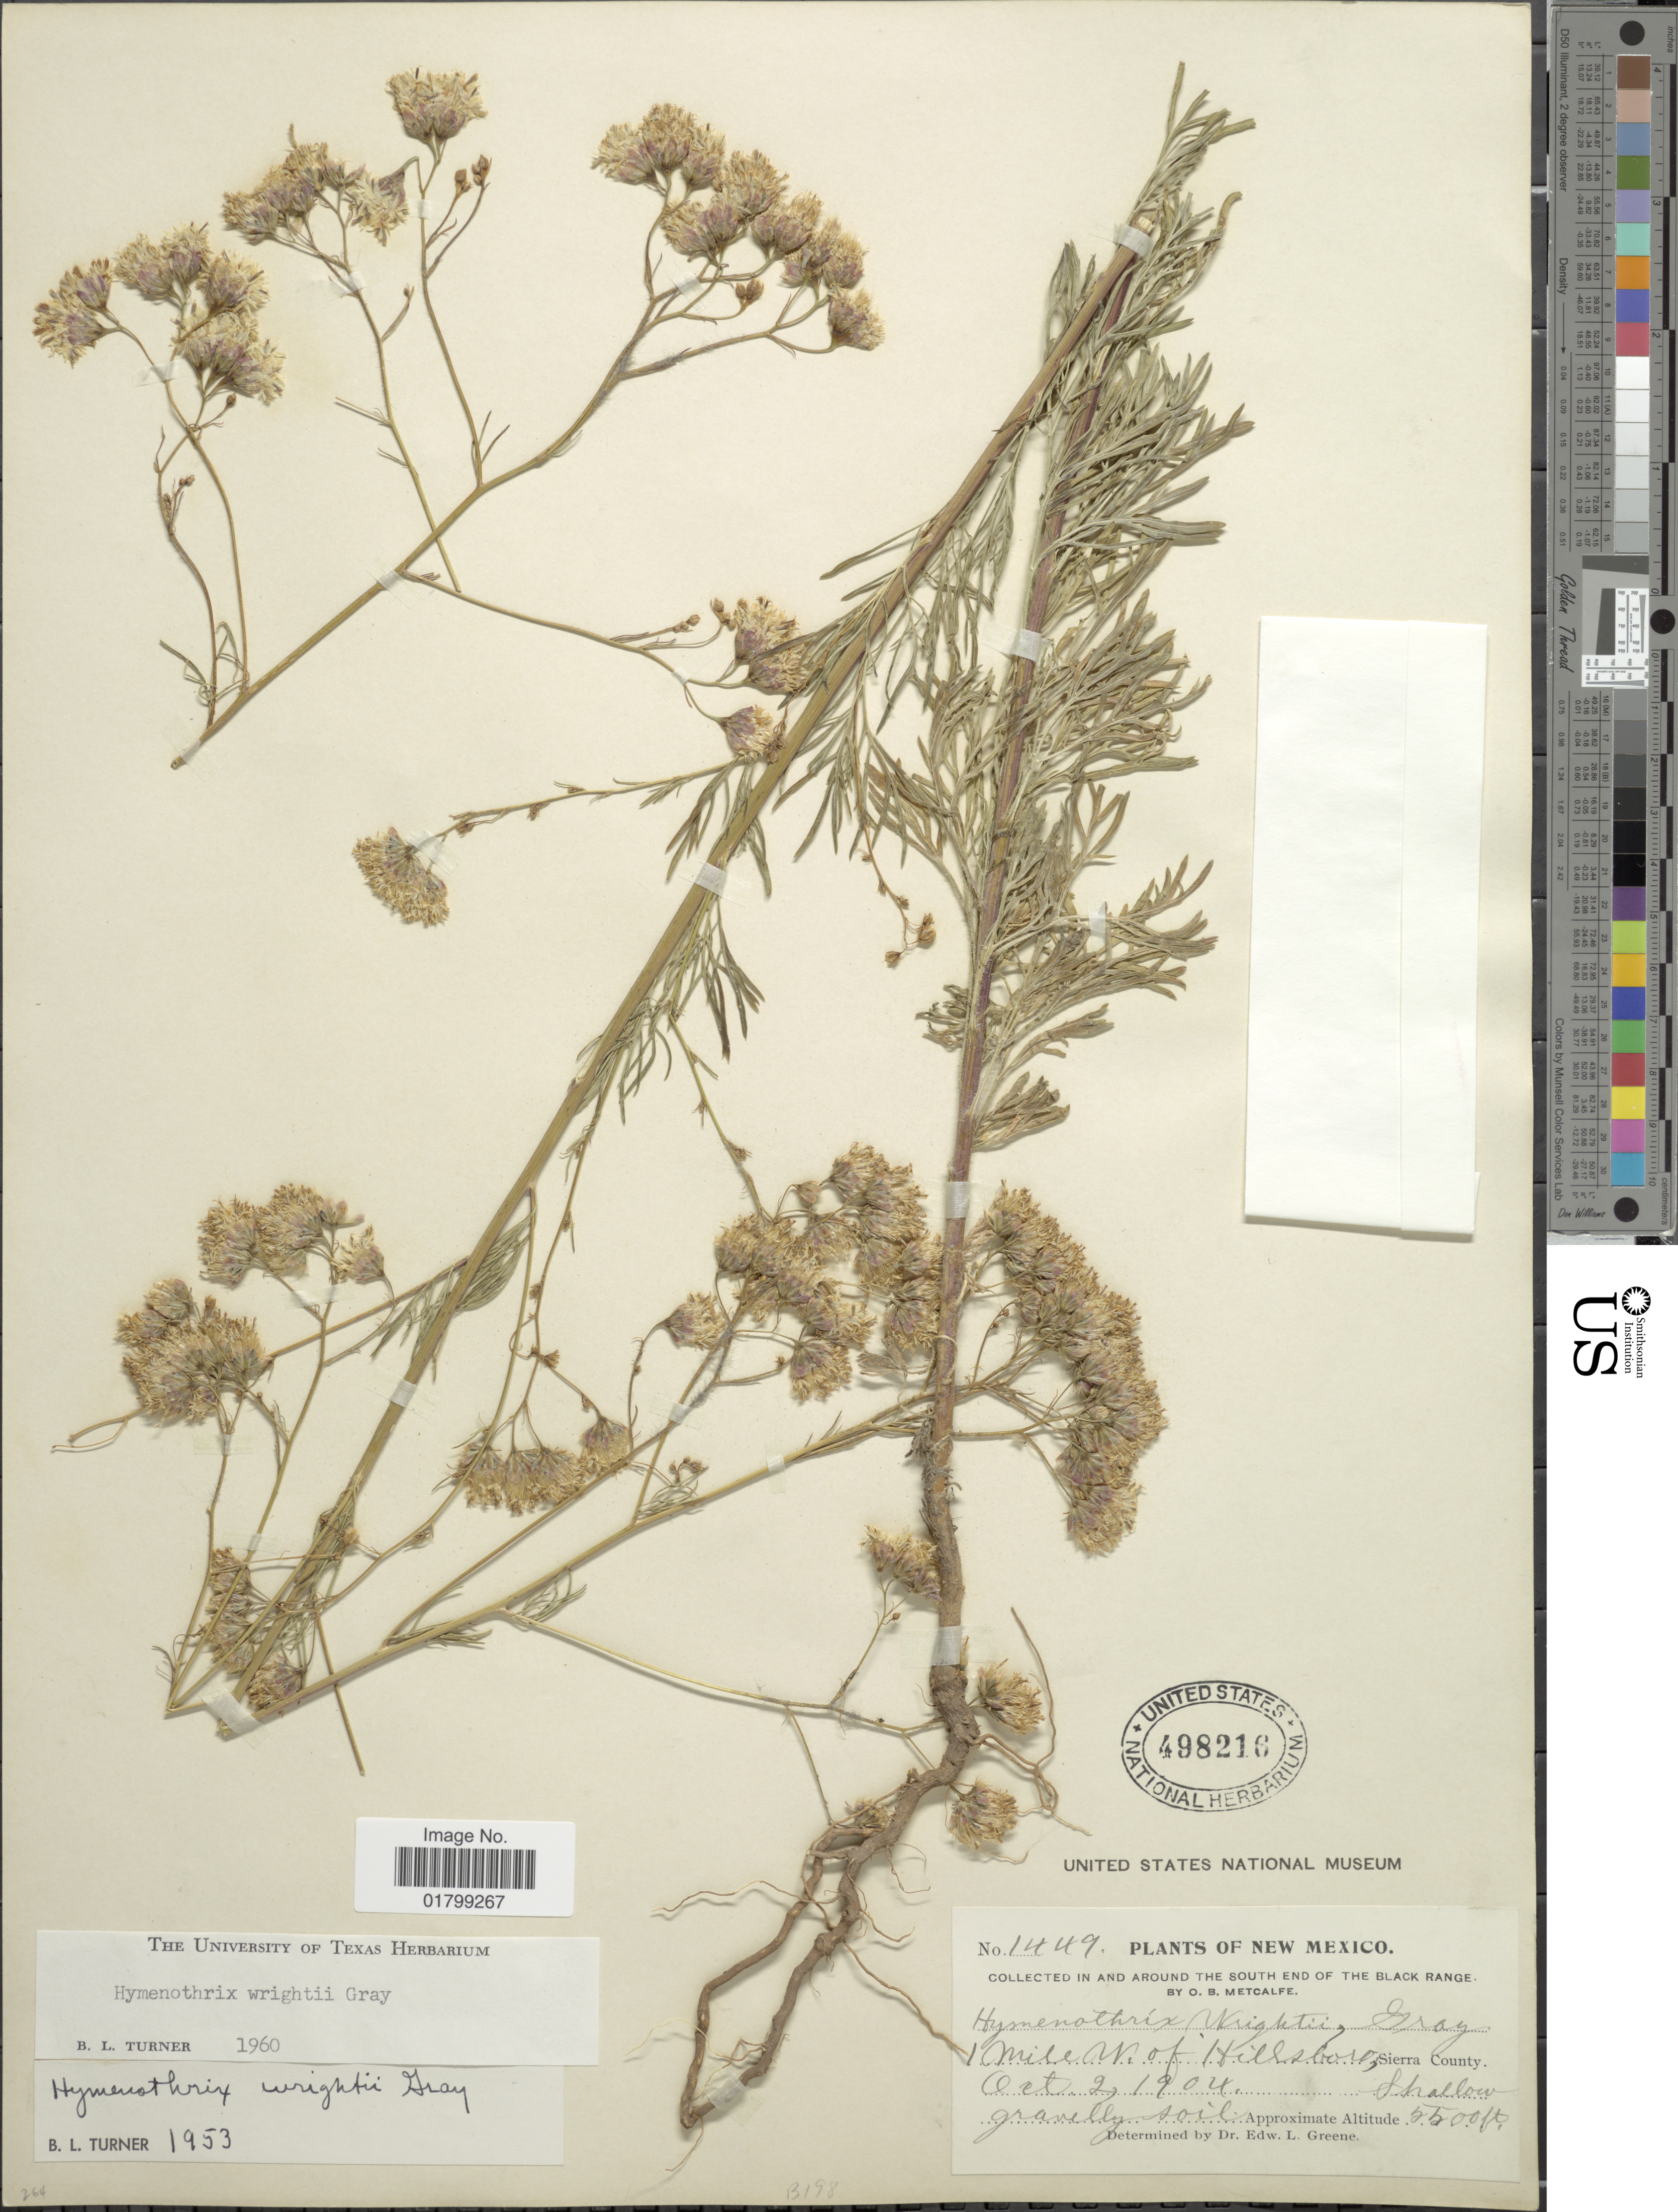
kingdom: Plantae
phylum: Tracheophyta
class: Magnoliopsida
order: Asterales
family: Asteraceae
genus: Hymenothrix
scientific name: Hymenothrix wrightii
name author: A. Gray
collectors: O. B. Metcalfe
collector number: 1449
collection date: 1904-10-02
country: United States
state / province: New Mexico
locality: In and around the south end of the Black Range, 1 mile W. of Hillsboro, Sierra County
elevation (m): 1676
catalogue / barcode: US 498216